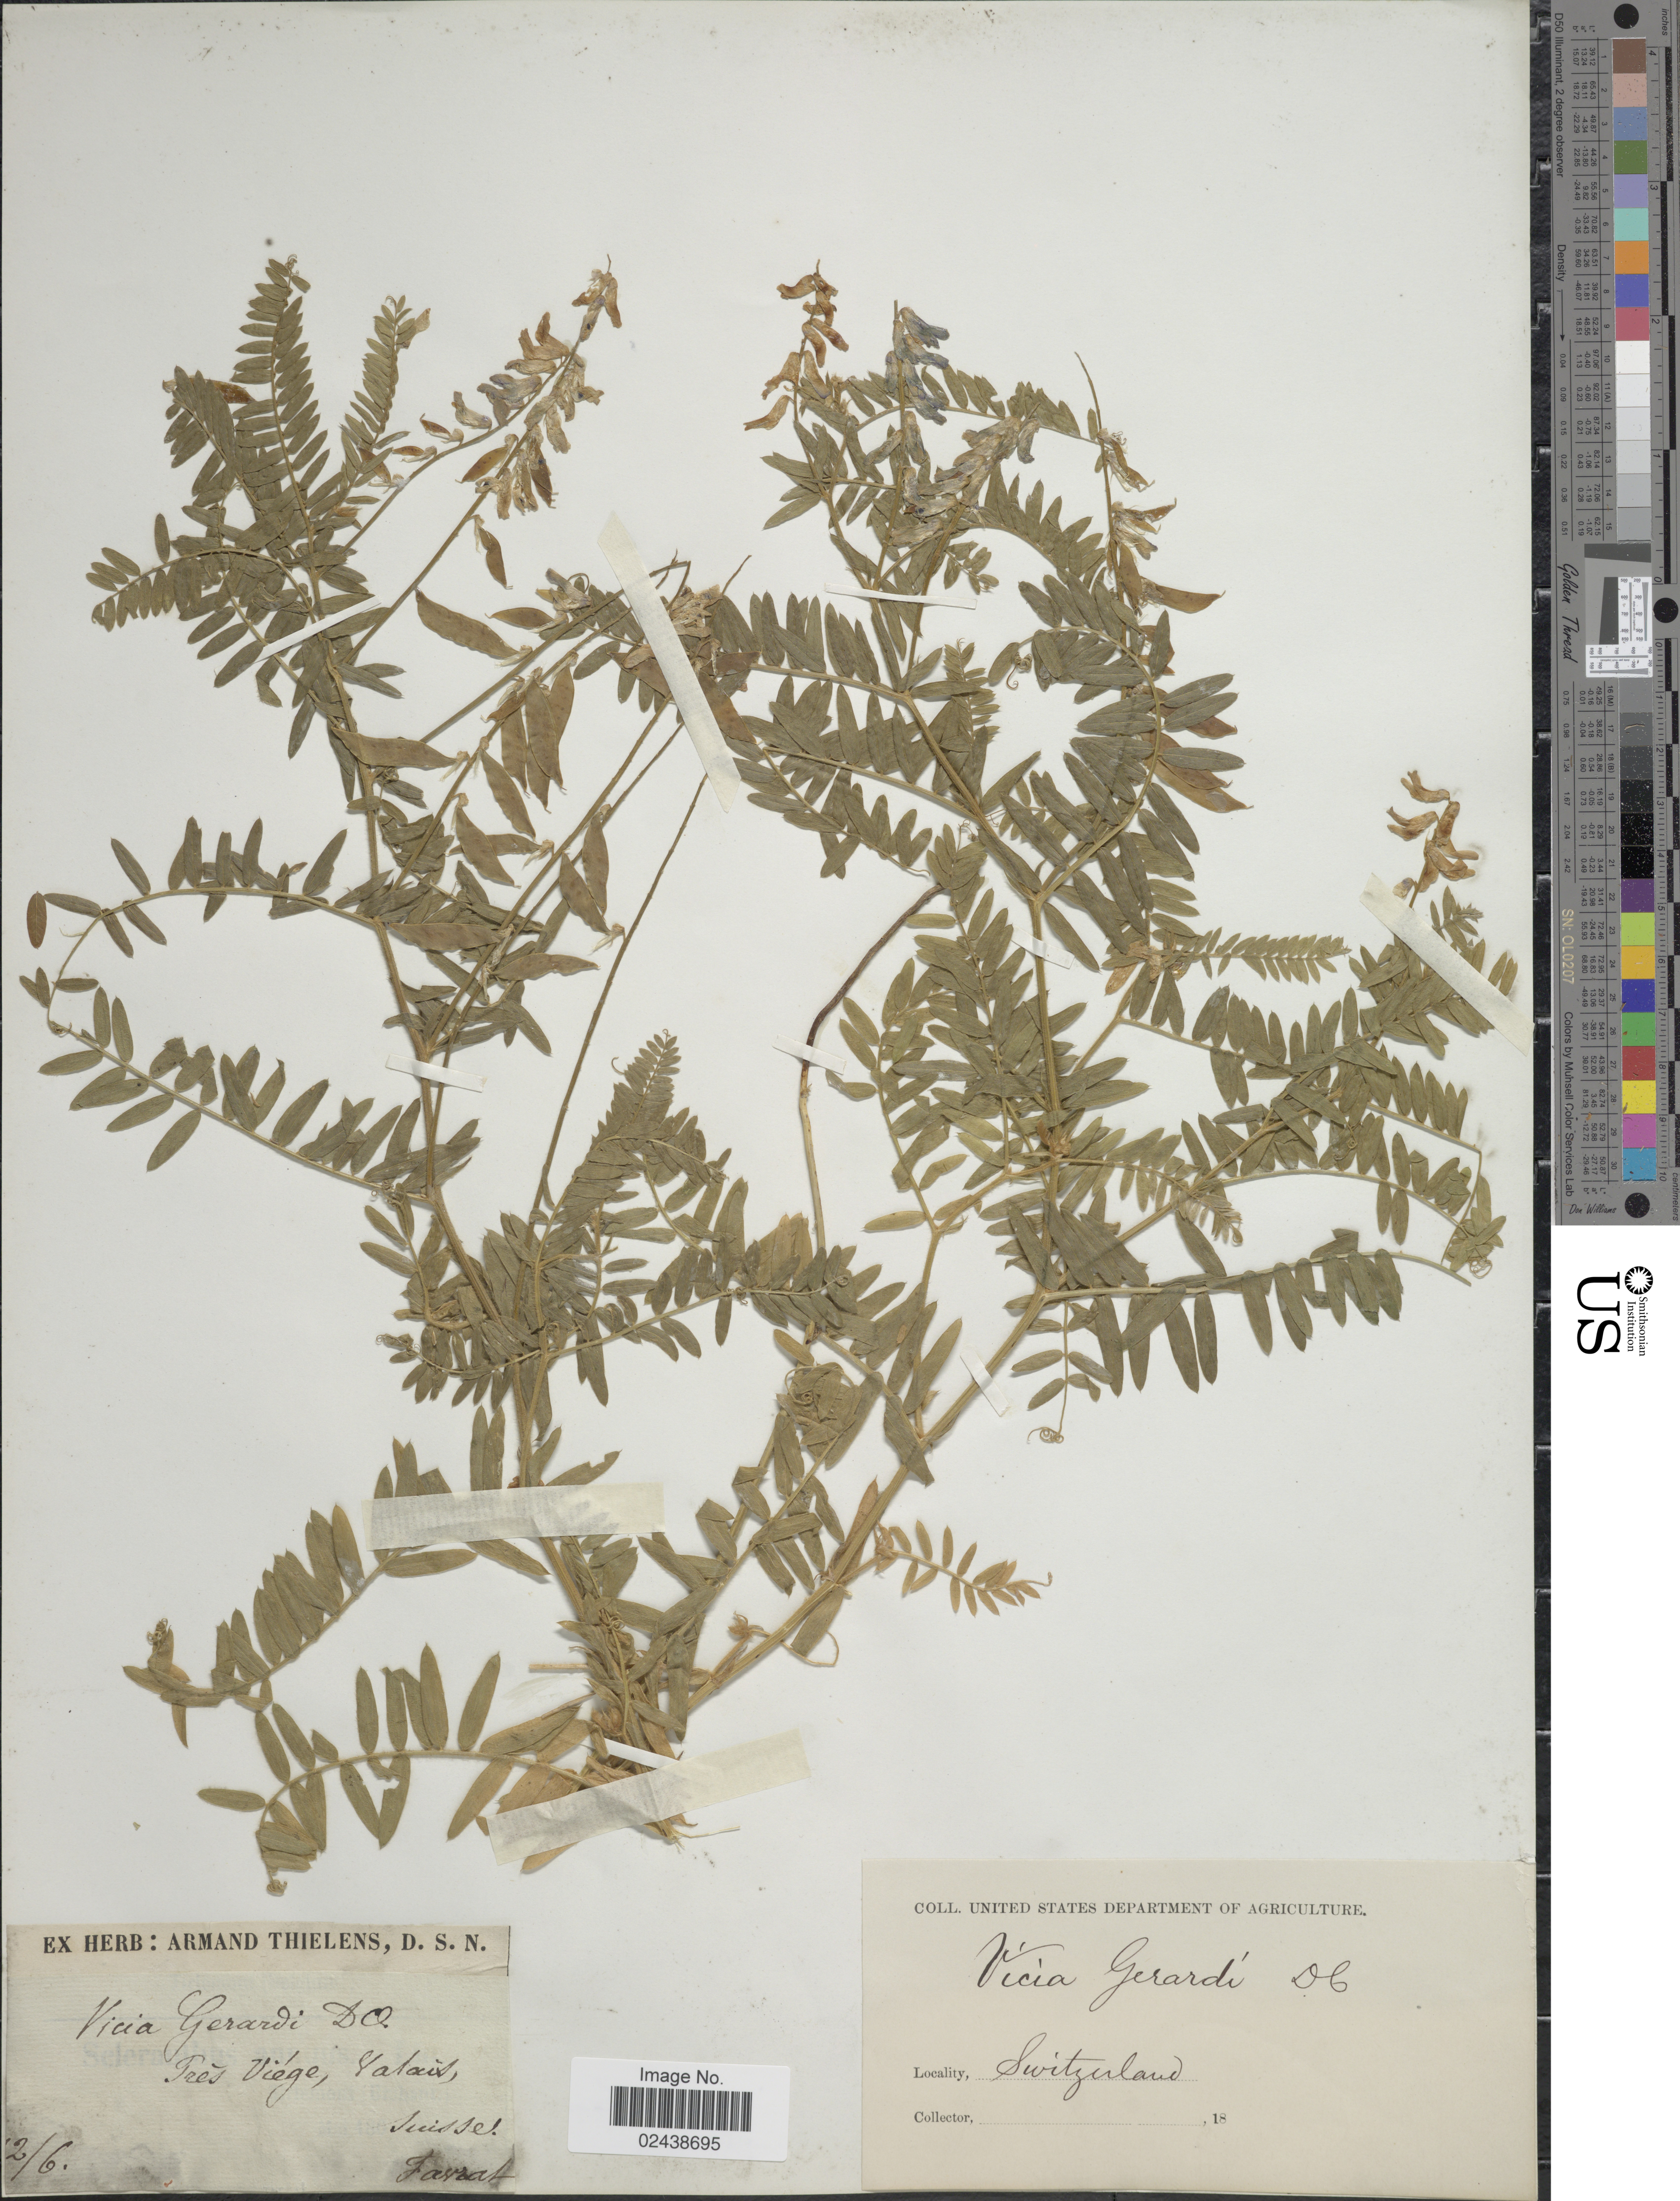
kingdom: Plantae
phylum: Tracheophyta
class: Magnoliopsida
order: Fabales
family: Fabaceae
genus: Vicia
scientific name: Vicia cassubica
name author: L.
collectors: L. Favrat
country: Switzerland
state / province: Valais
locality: Pres Viege, Suisse